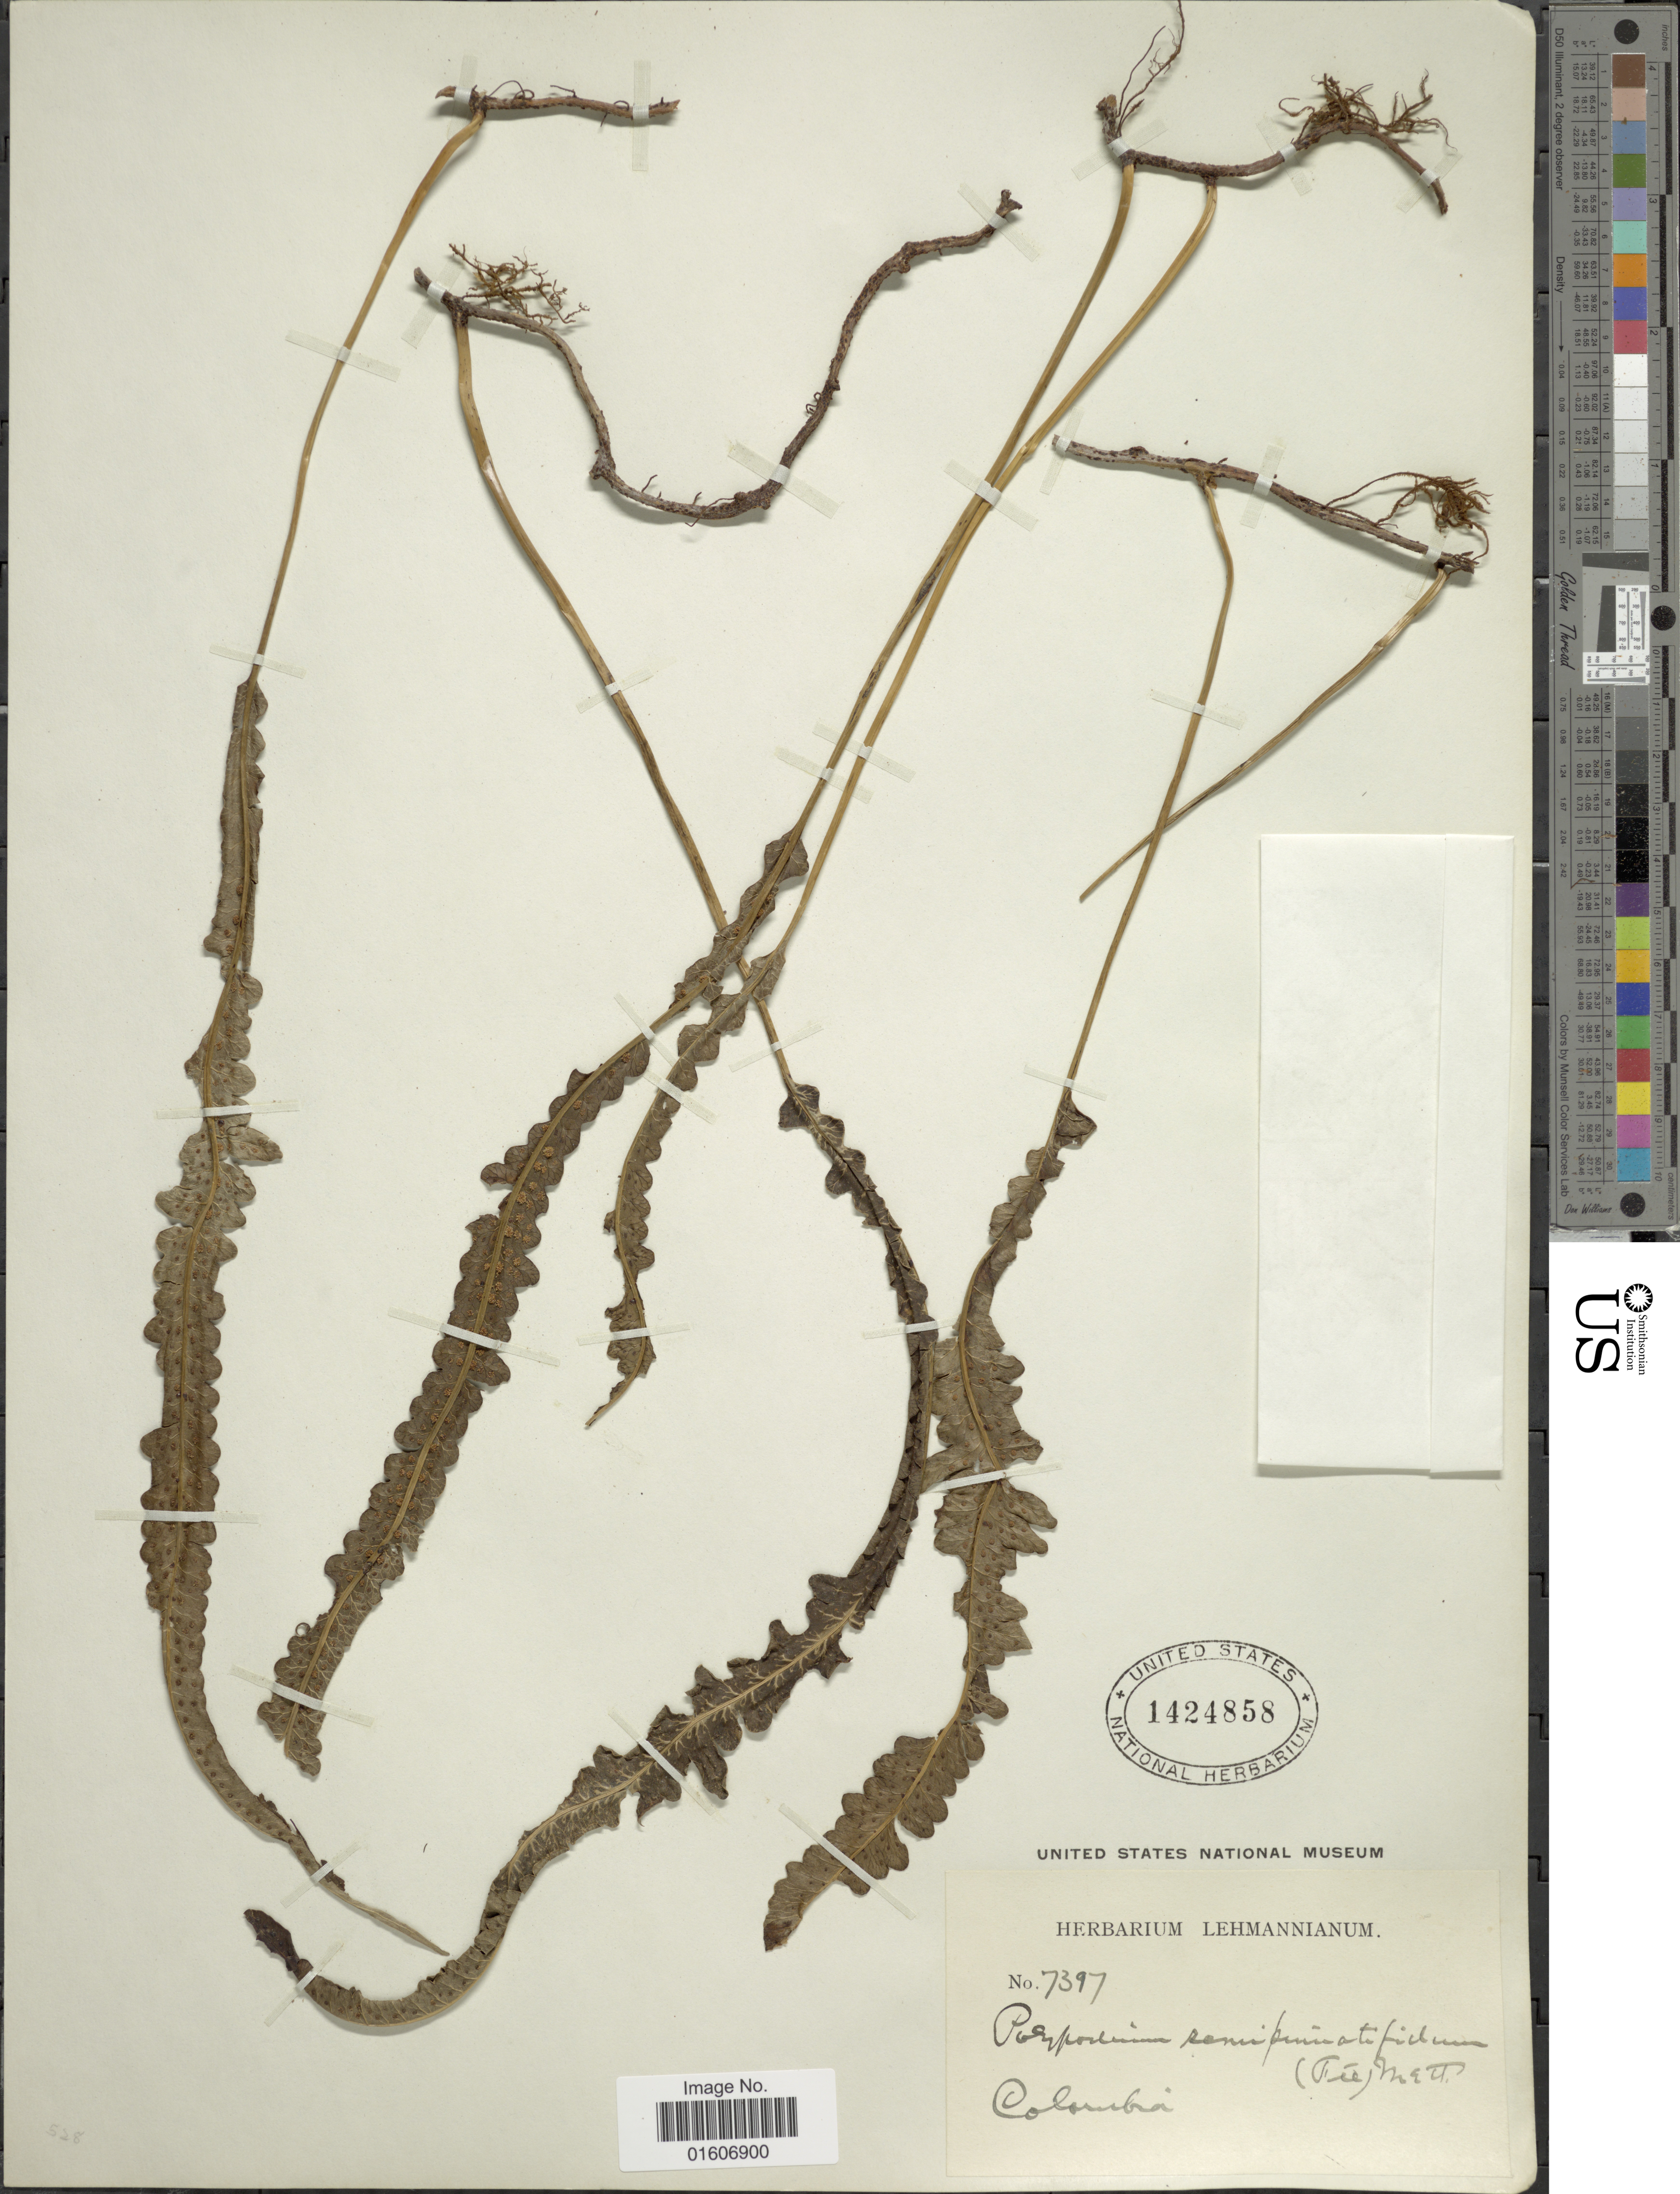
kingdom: Plantae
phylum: Tracheophyta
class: Polypodiopsida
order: Polypodiales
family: Polypodiaceae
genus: Serpocaulon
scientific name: Serpocaulon semipinnatifidum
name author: (Fée) A.R. Sm.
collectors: ex herb. Lehmannianum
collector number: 7397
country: Colombia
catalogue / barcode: US 1424858